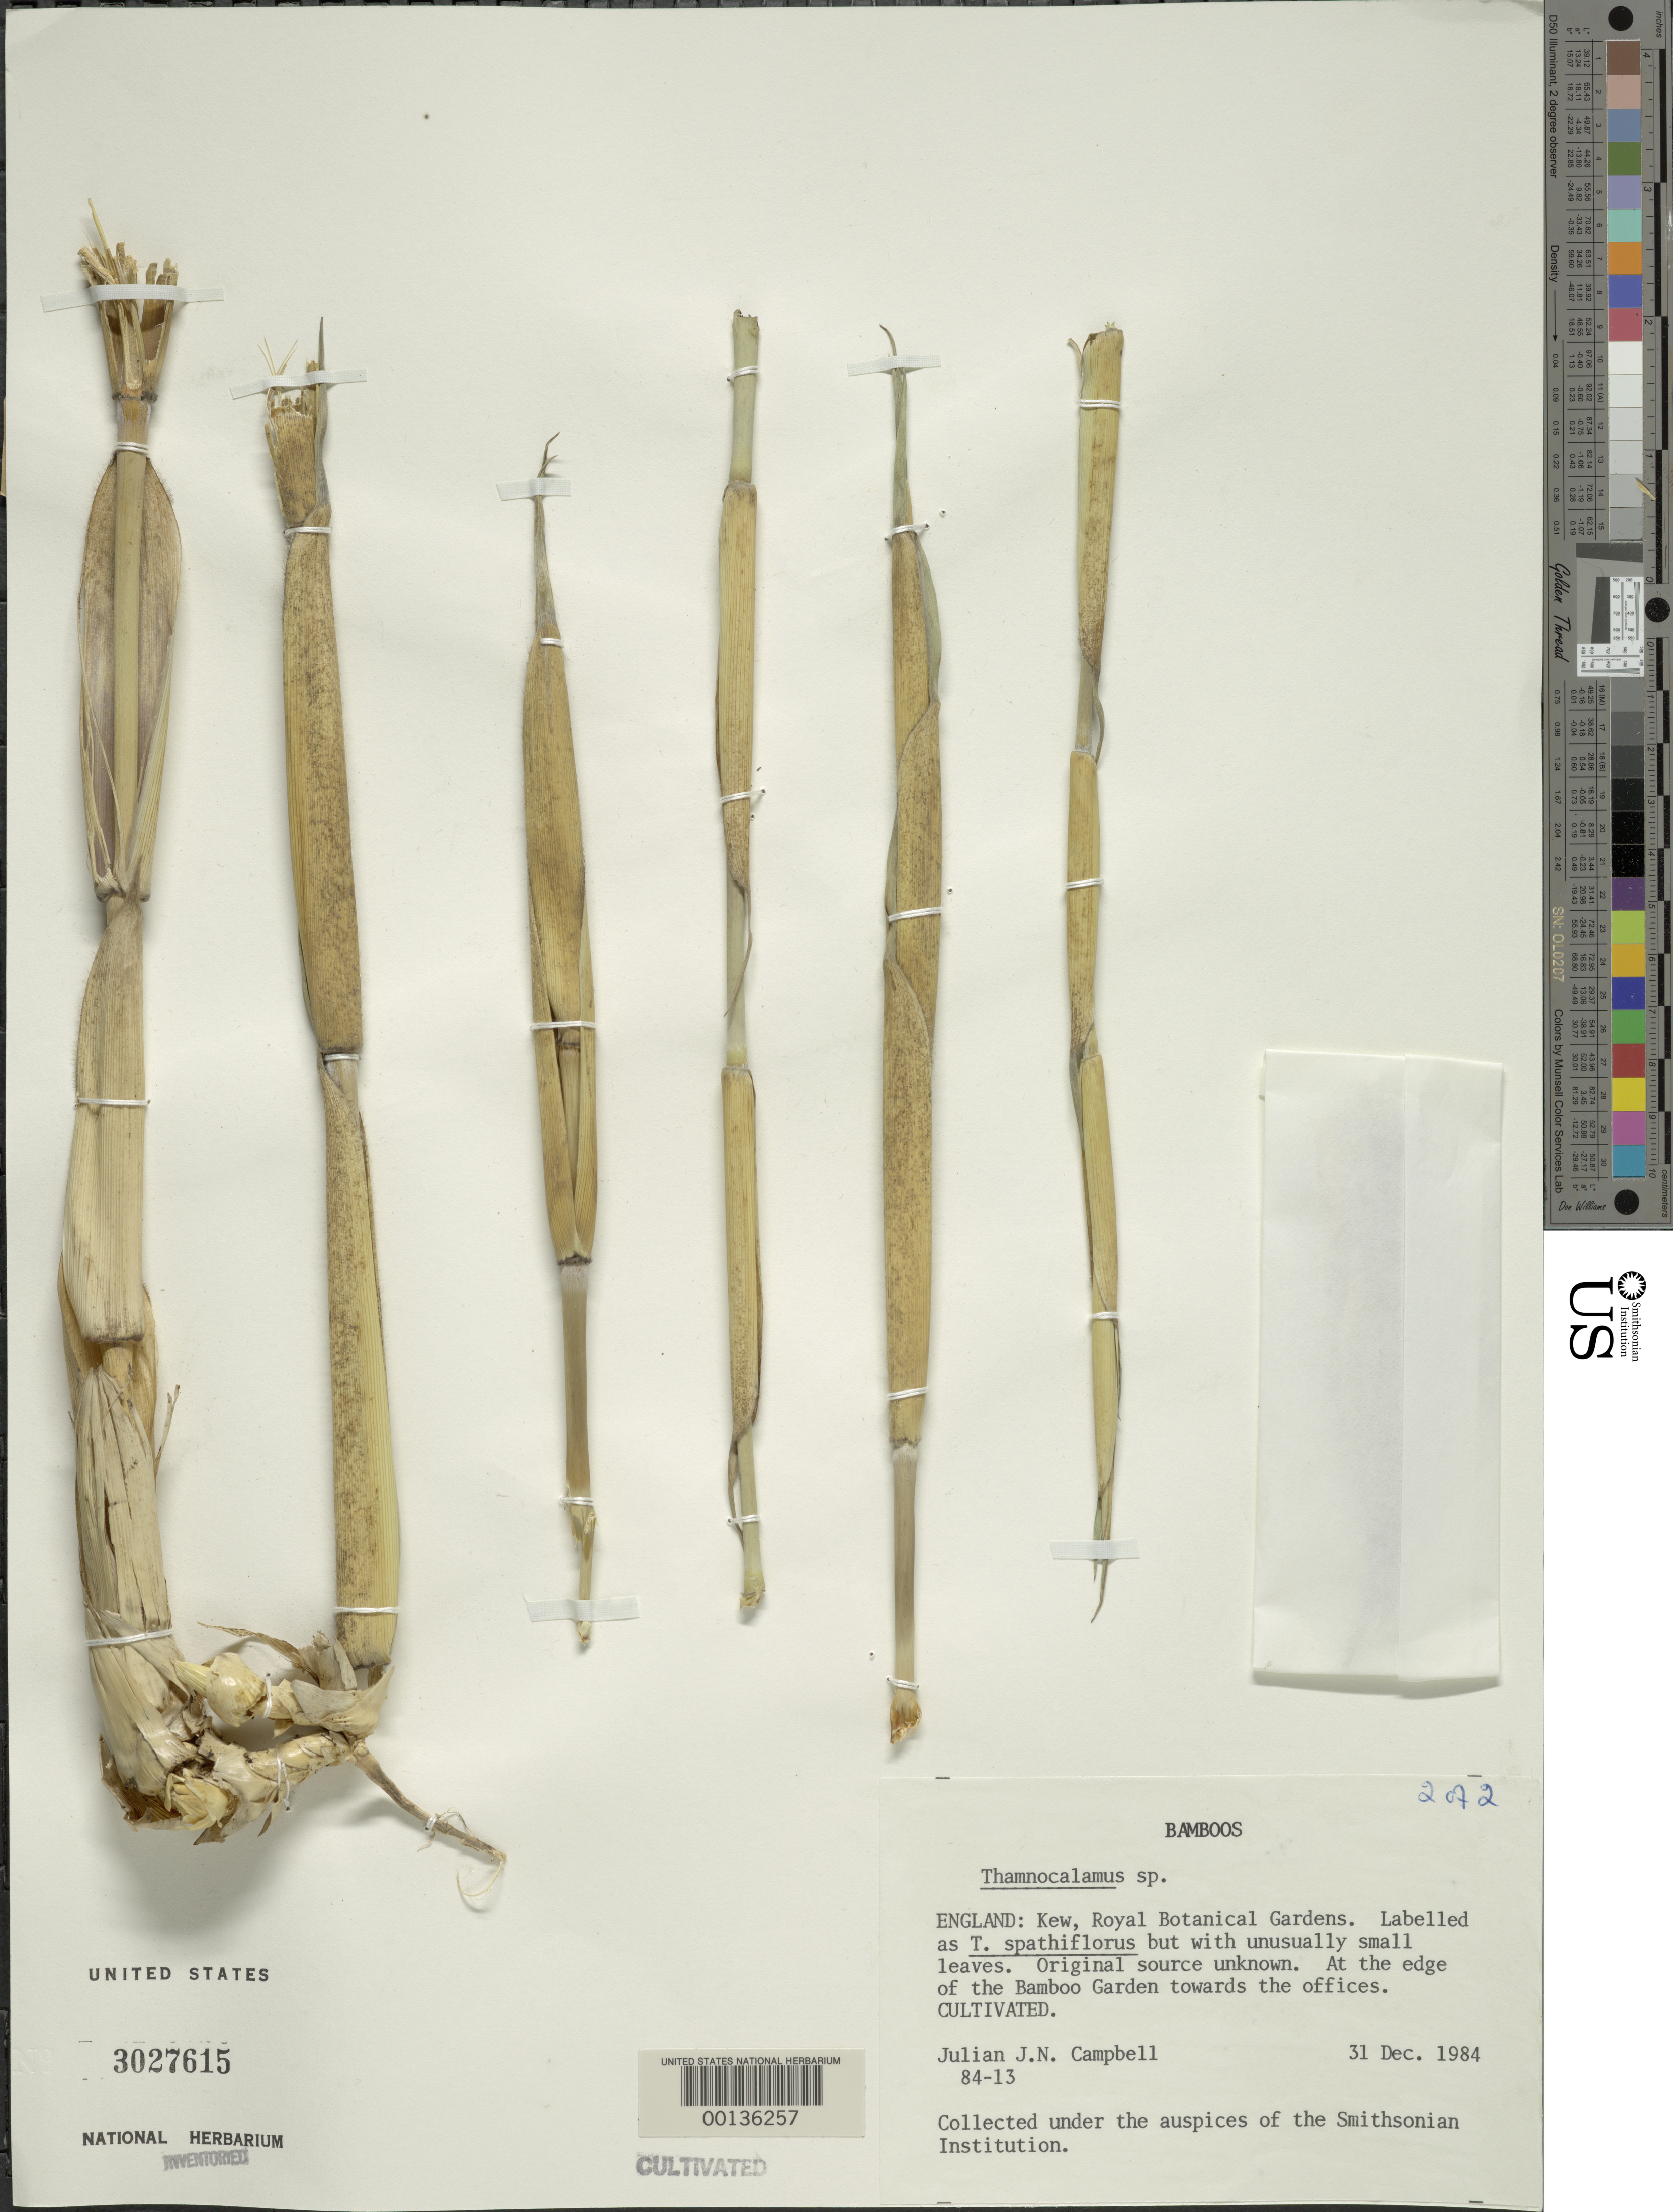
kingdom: Plantae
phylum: Tracheophyta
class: Liliopsida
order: Poales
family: Poaceae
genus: Thamnocalamus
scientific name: Thamnocalamus sp.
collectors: J. E. Campbell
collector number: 84-13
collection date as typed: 31 Dec 1984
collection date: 1984-12-31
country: United Kingdom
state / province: England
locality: Kew, royal botanical gardens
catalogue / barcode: US 3027615